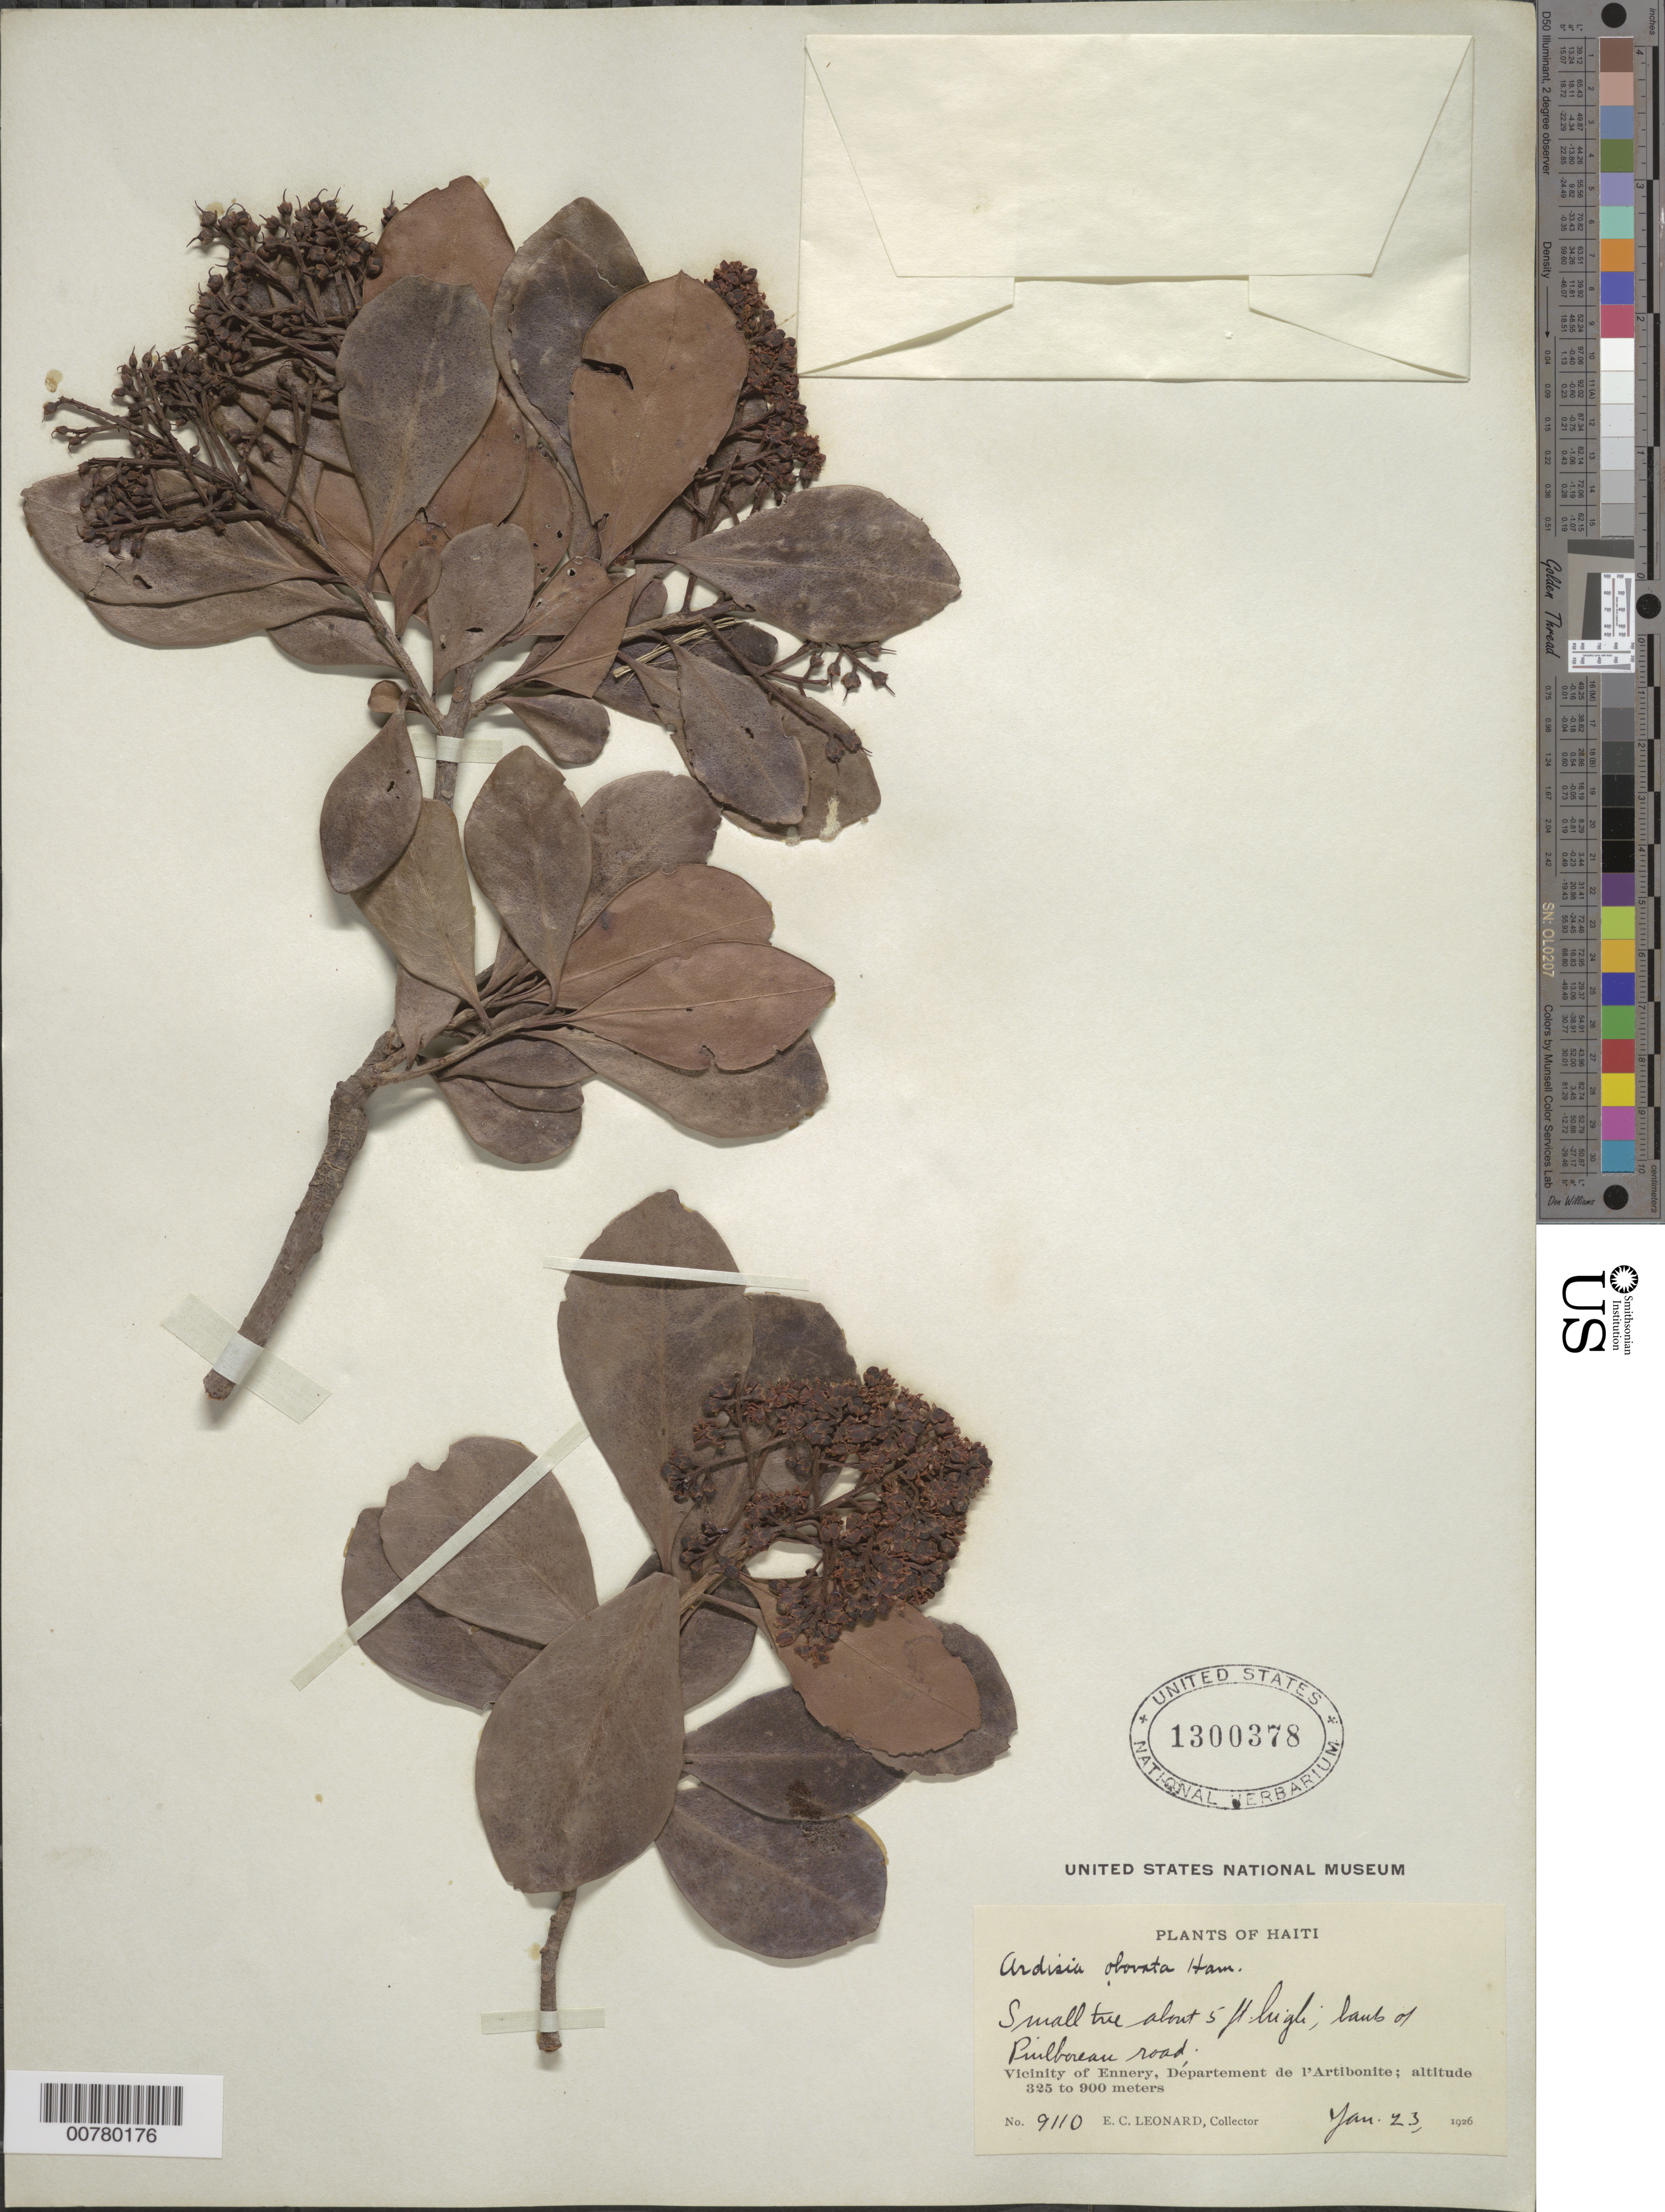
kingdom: Plantae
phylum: Tracheophyta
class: Magnoliopsida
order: Ericales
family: Primulaceae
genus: Ardisia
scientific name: Ardisia obovata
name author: Desv. ex Ham.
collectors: E. C. Leonard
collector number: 9110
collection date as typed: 23 Jan 1926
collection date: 1926-01-23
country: Haiti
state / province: Artibonite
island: Hispaniola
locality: Vicinity of Ennery, Piulboreau road.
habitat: Banks of road.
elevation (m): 325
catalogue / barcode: US 1300378